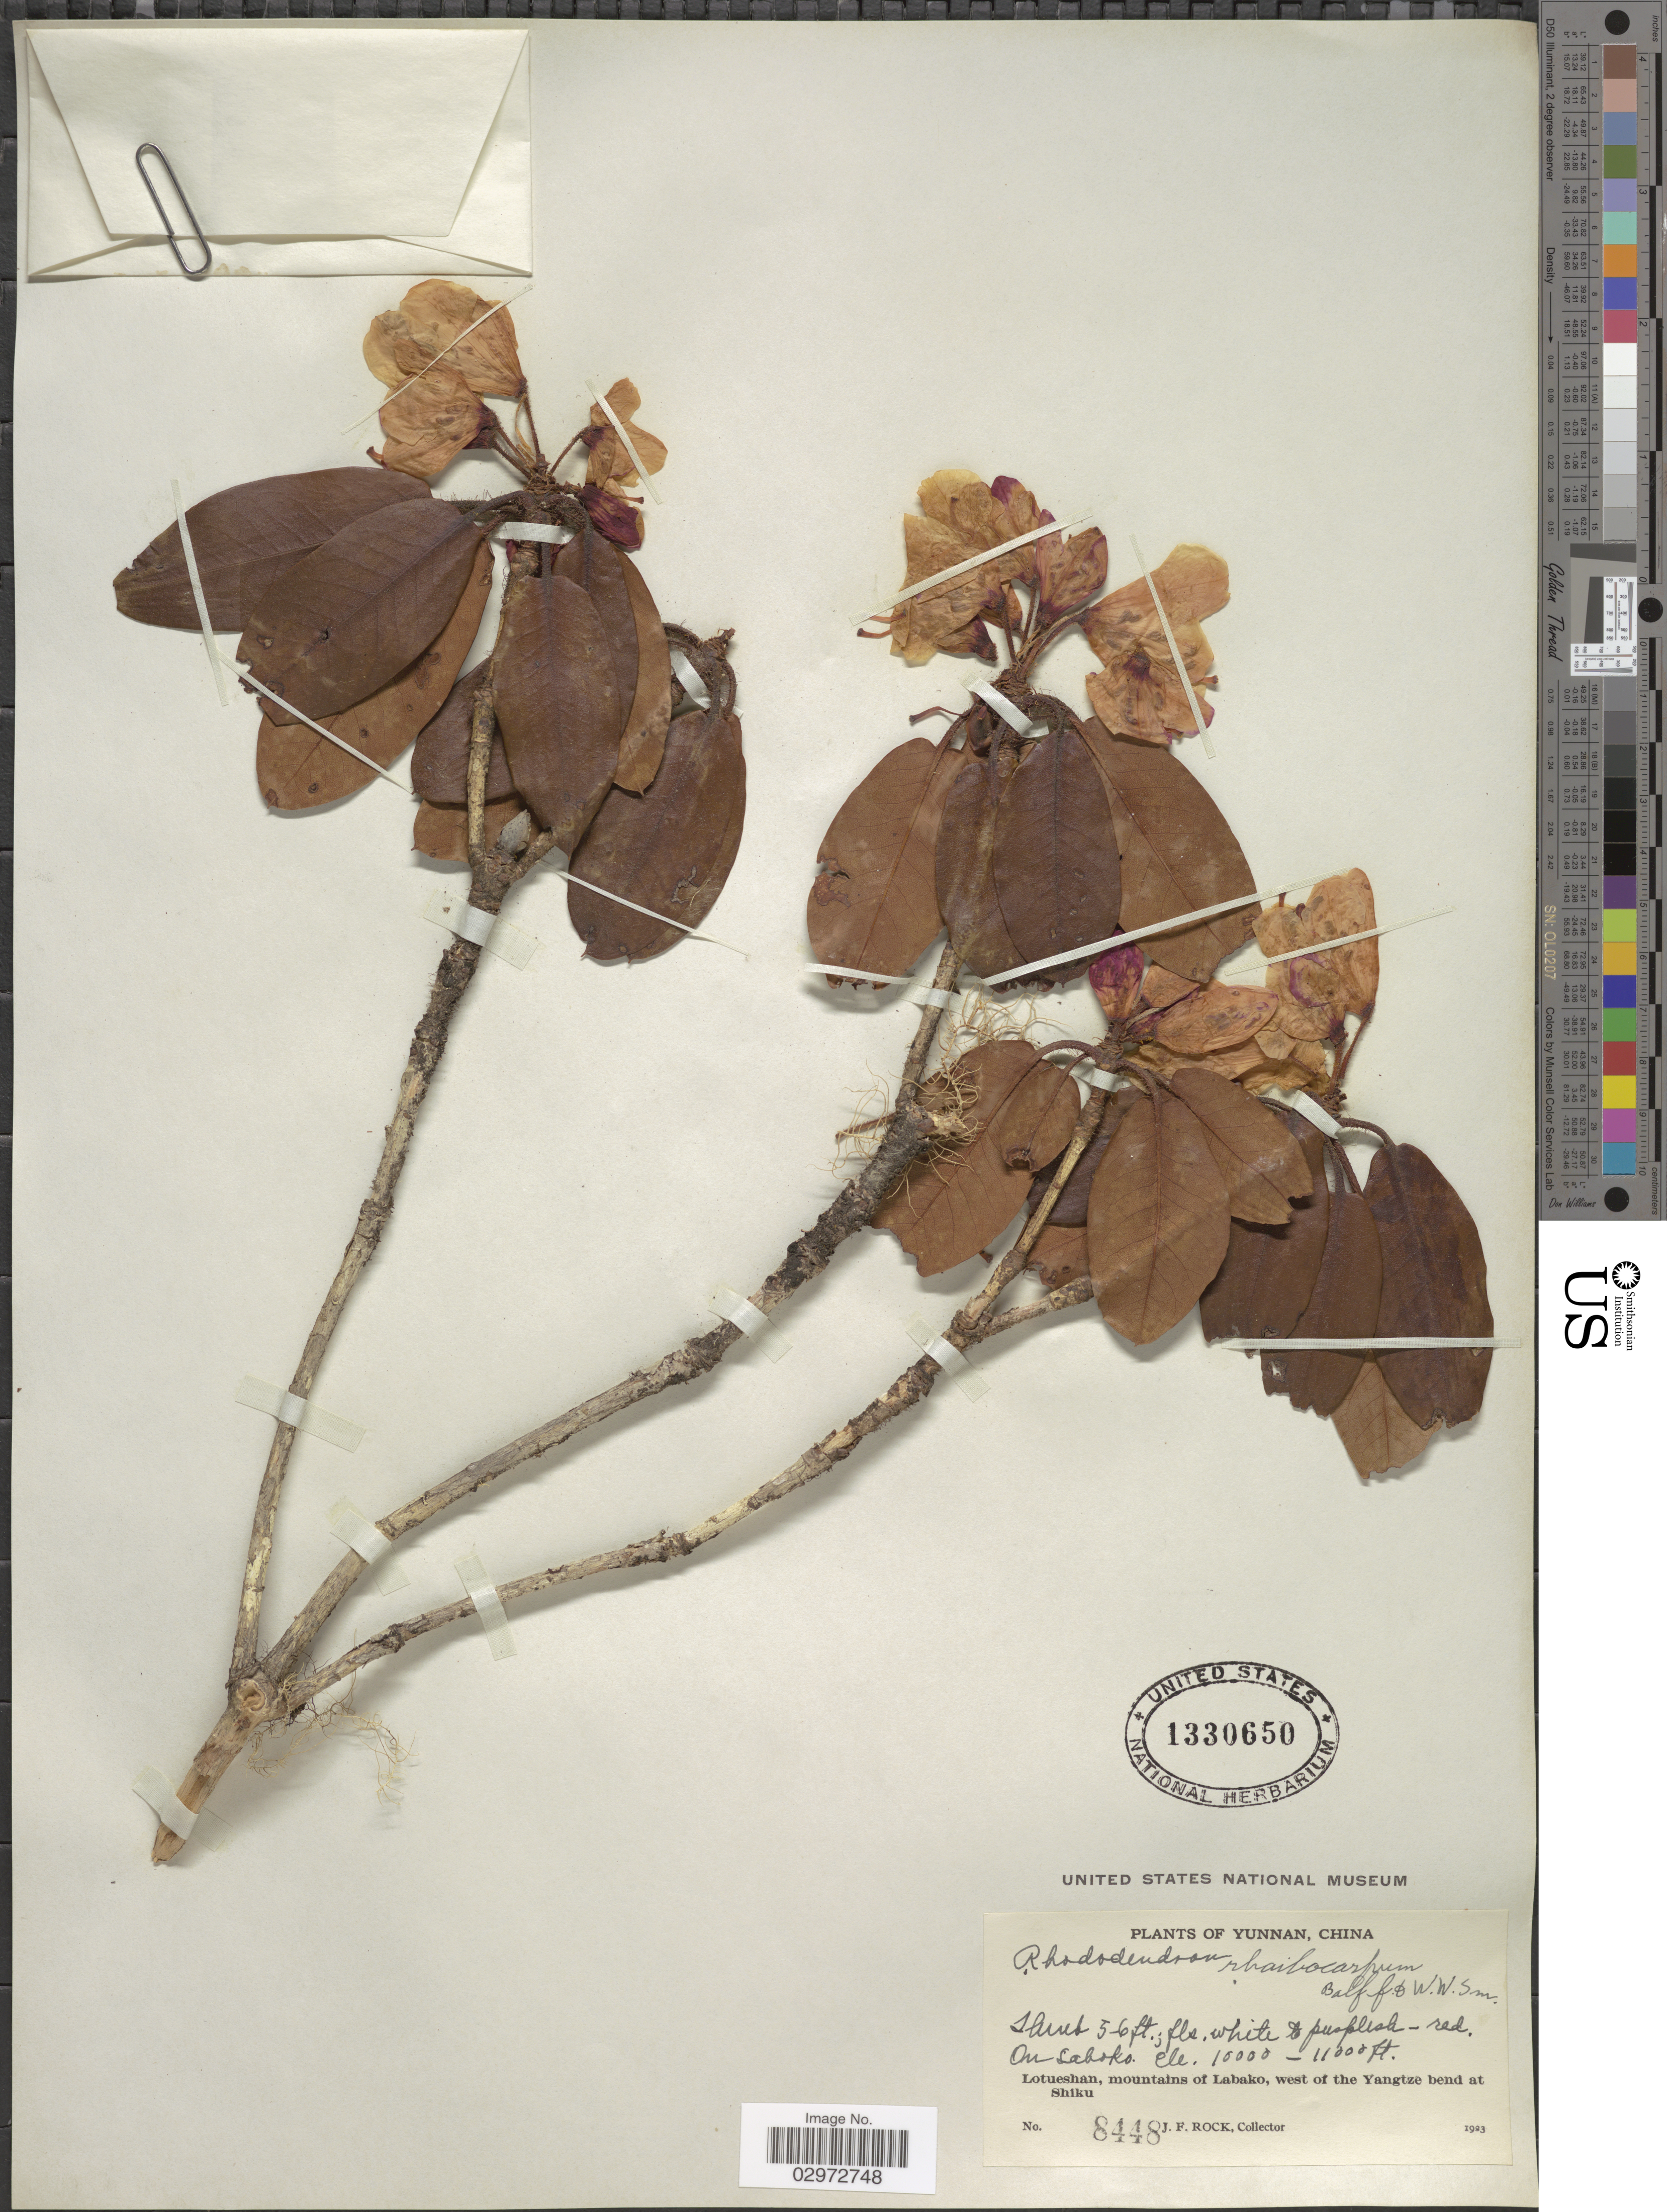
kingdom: Plantae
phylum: Tracheophyta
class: Magnoliopsida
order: Ericales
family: Ericaceae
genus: Rhododendron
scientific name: Rhododendron rhaibocarpum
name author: Balf. f. & W.W. Sm.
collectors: J. Rock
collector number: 8448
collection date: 1923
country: China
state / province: Yunnan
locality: On Labako. Lotueshan, mountains of Labako, west of the Yangtze bend at Shiku.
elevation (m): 3048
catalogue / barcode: US 1330650